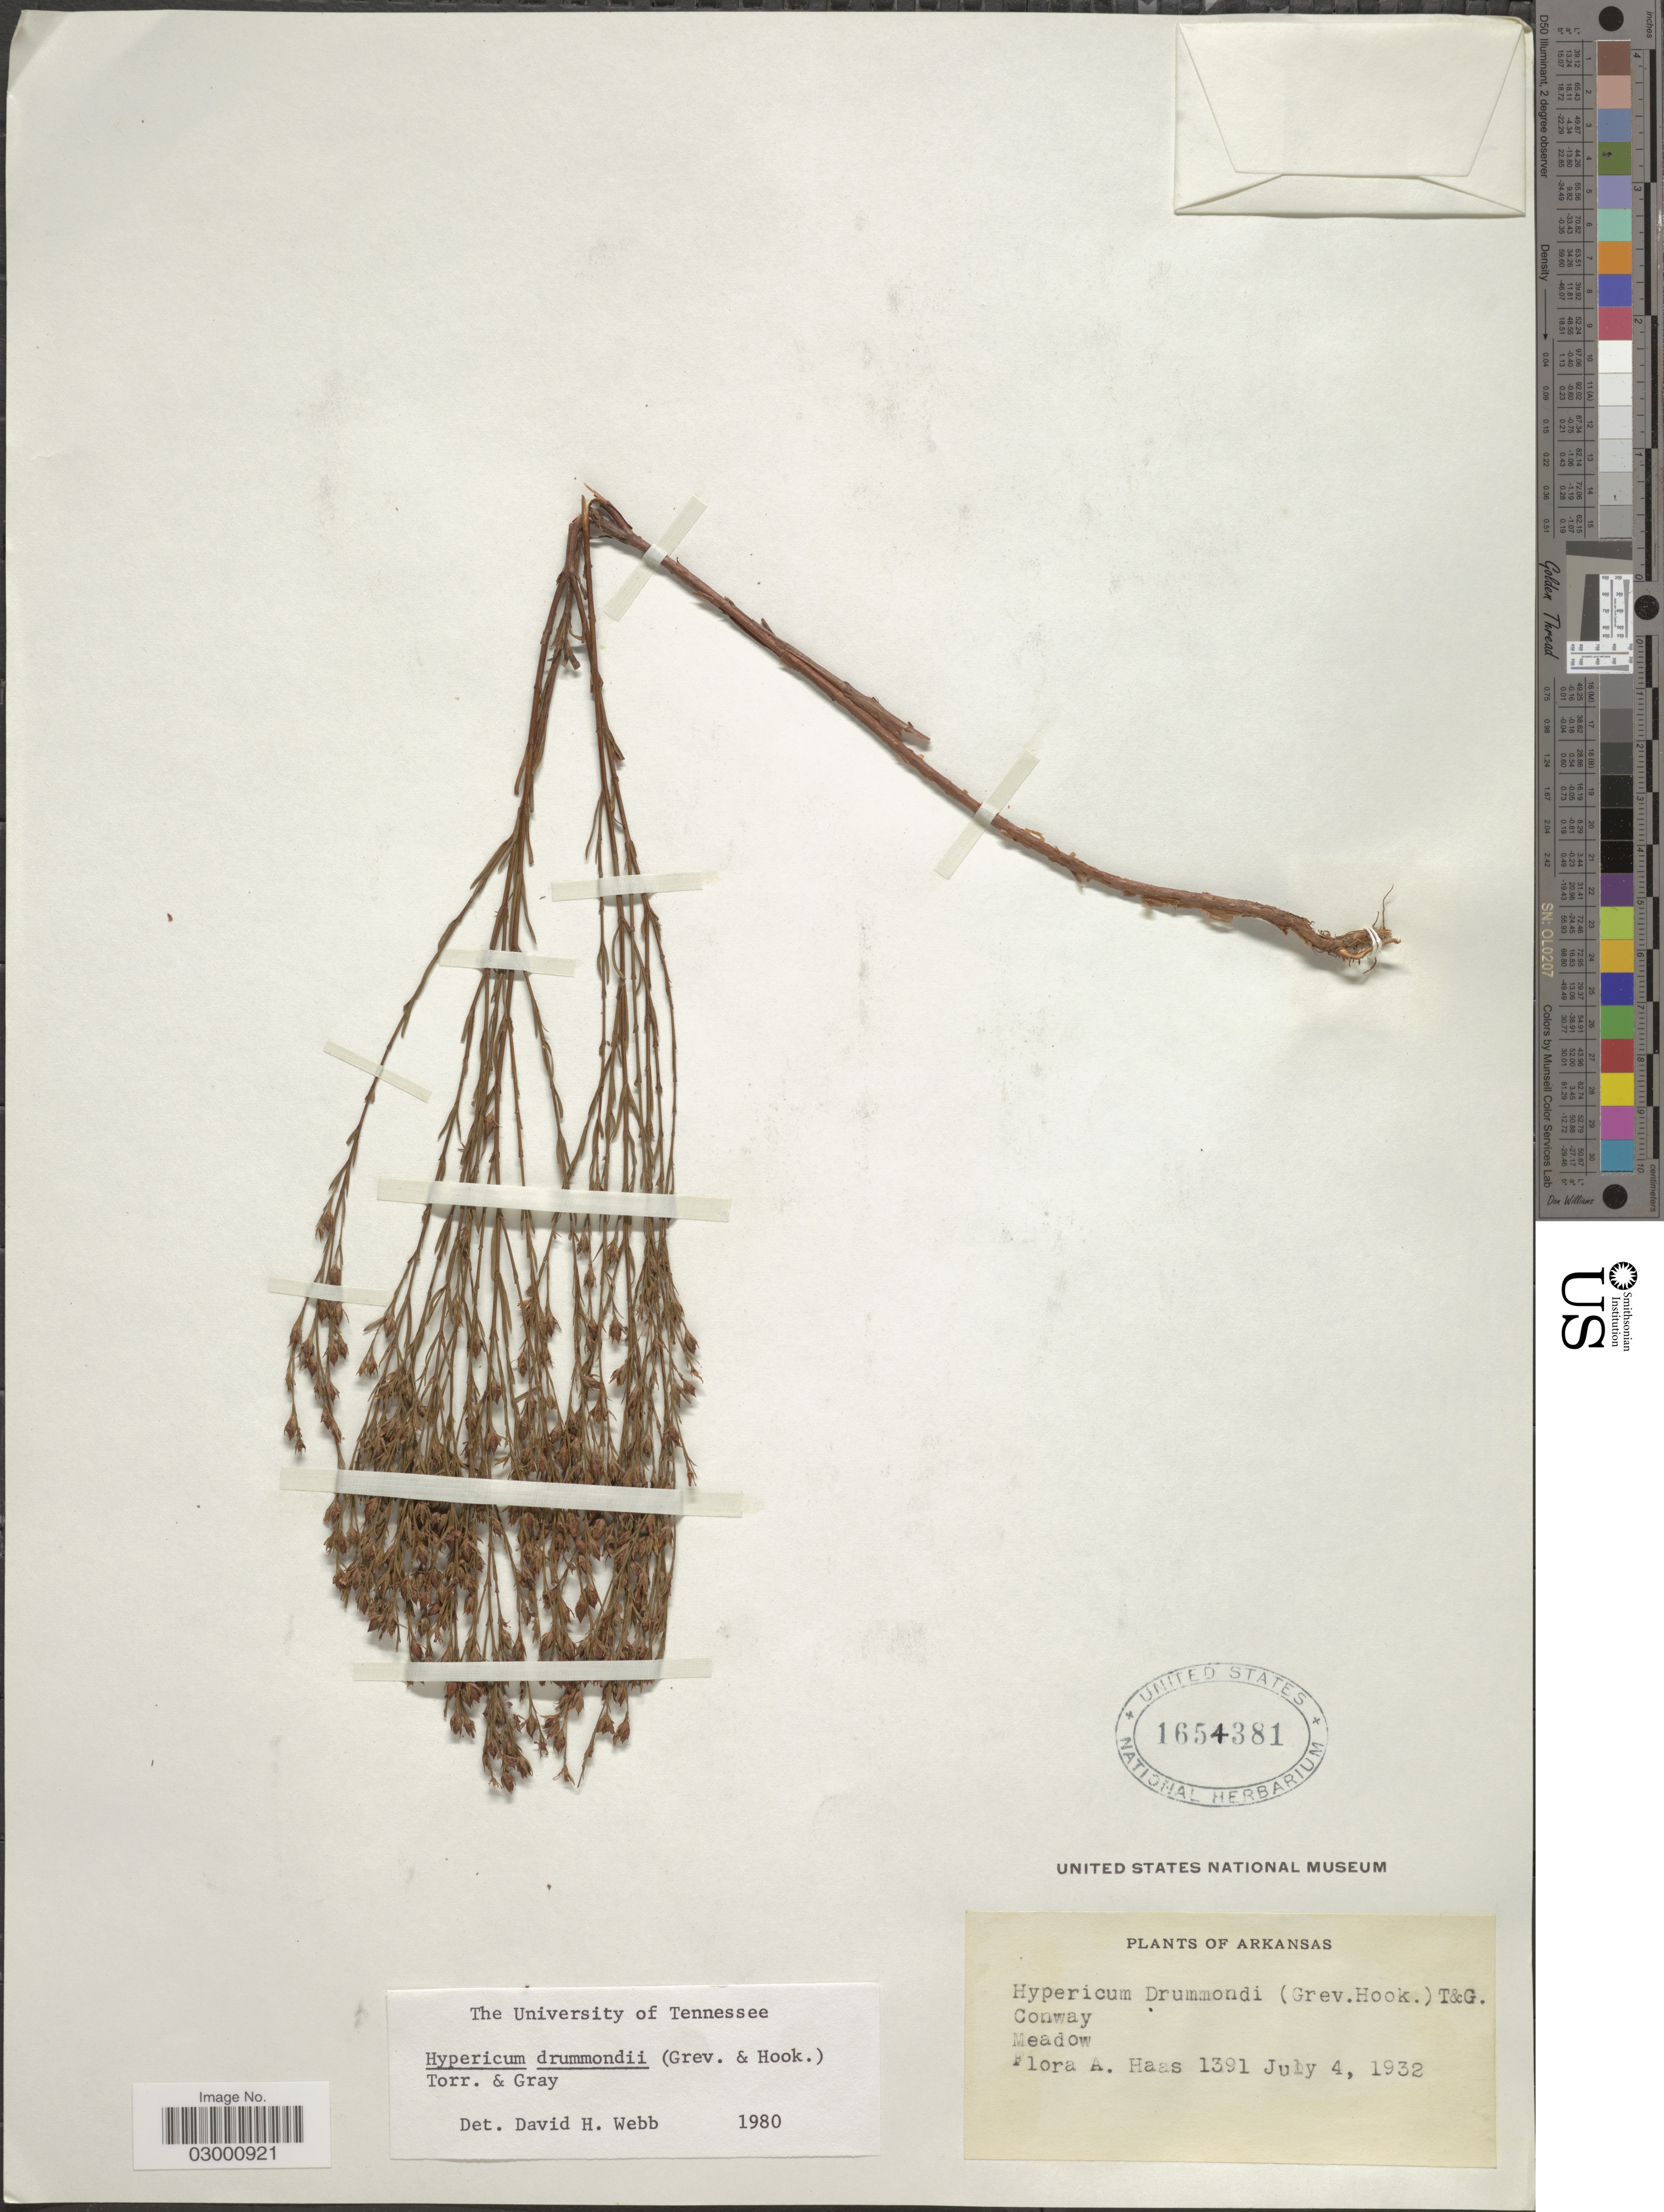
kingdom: Plantae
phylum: Tracheophyta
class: Magnoliopsida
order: Malpighiales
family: Hypericaceae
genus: Hypericum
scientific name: Hypericum drummondii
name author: (Grev. & Hook.) Torr. & A. Gray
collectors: F. A. Haas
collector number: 1391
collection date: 1932-07-04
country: United States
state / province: Arkansas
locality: Conway. Meadow.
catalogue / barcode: US 1654381